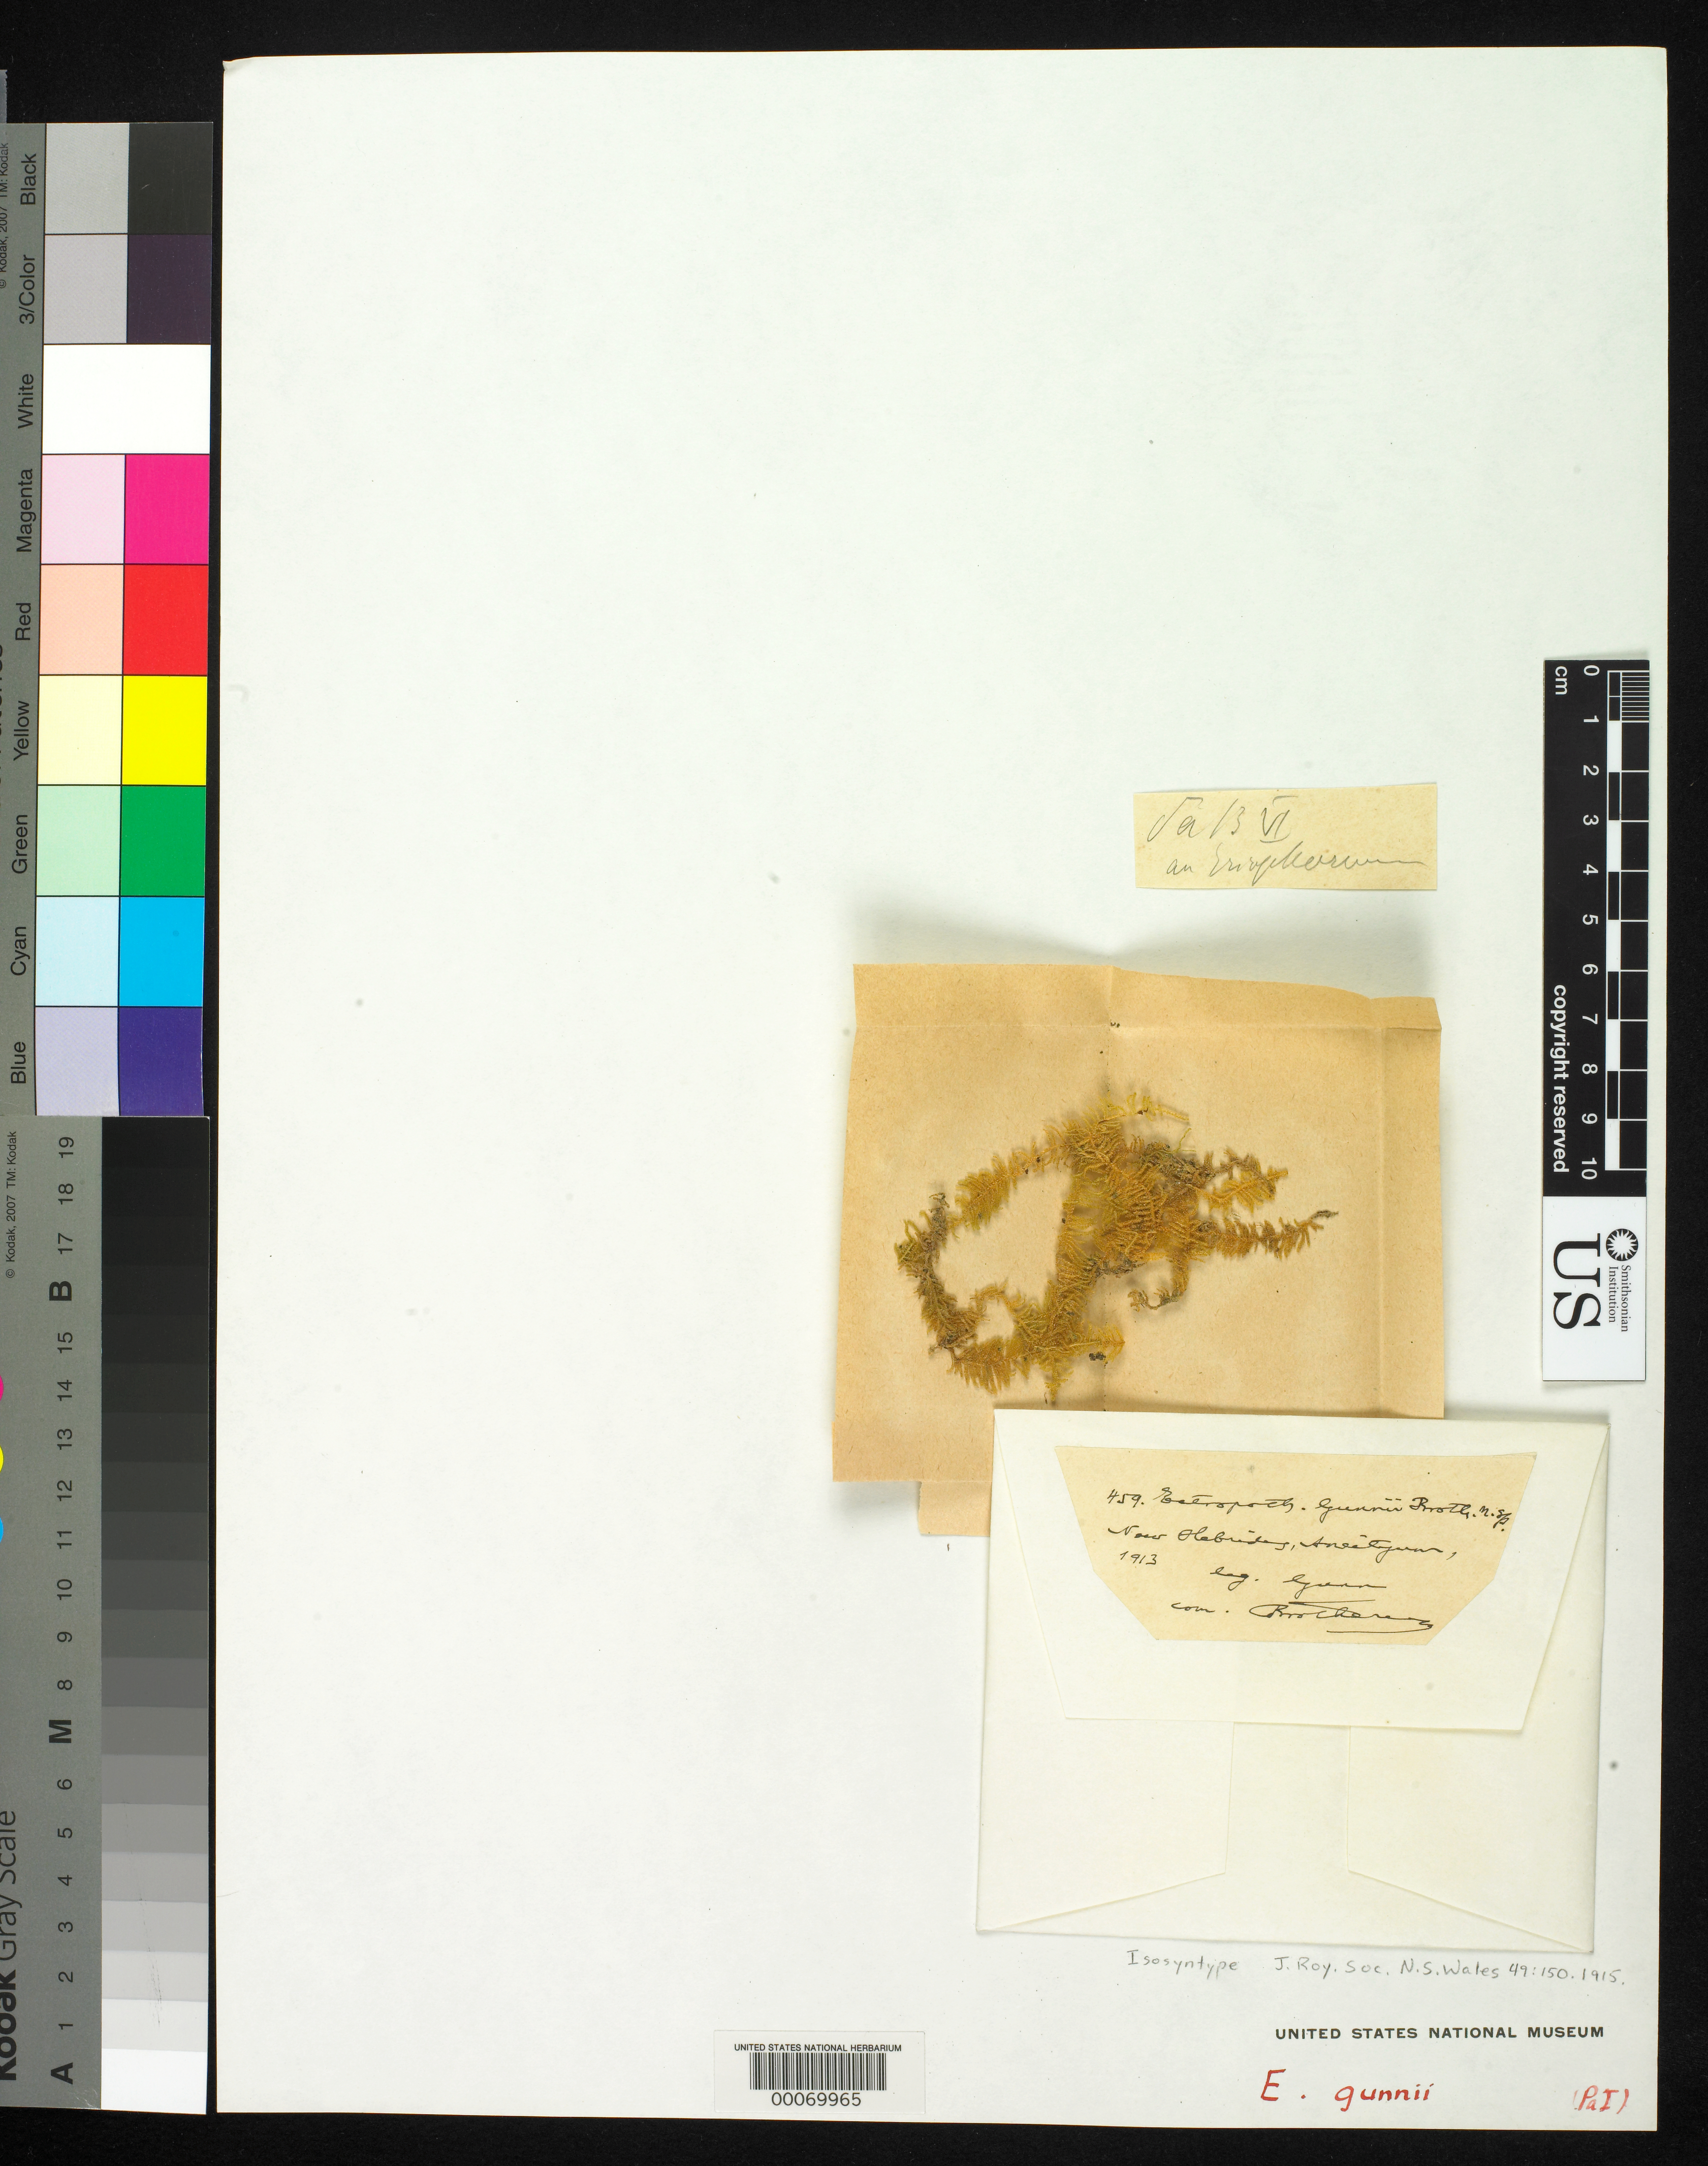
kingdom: Plantae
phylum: Bryophyta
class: Bryopsida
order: Hypnales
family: Hypnaceae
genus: Ectropothecium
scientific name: Ectropothecium gunnii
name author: Broth. & Watts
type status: Isosyntype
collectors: W. Gunn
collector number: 459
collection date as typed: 1913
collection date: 1913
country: Vanuatu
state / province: Southern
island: Anatom [Aneityum]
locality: Aneityum.